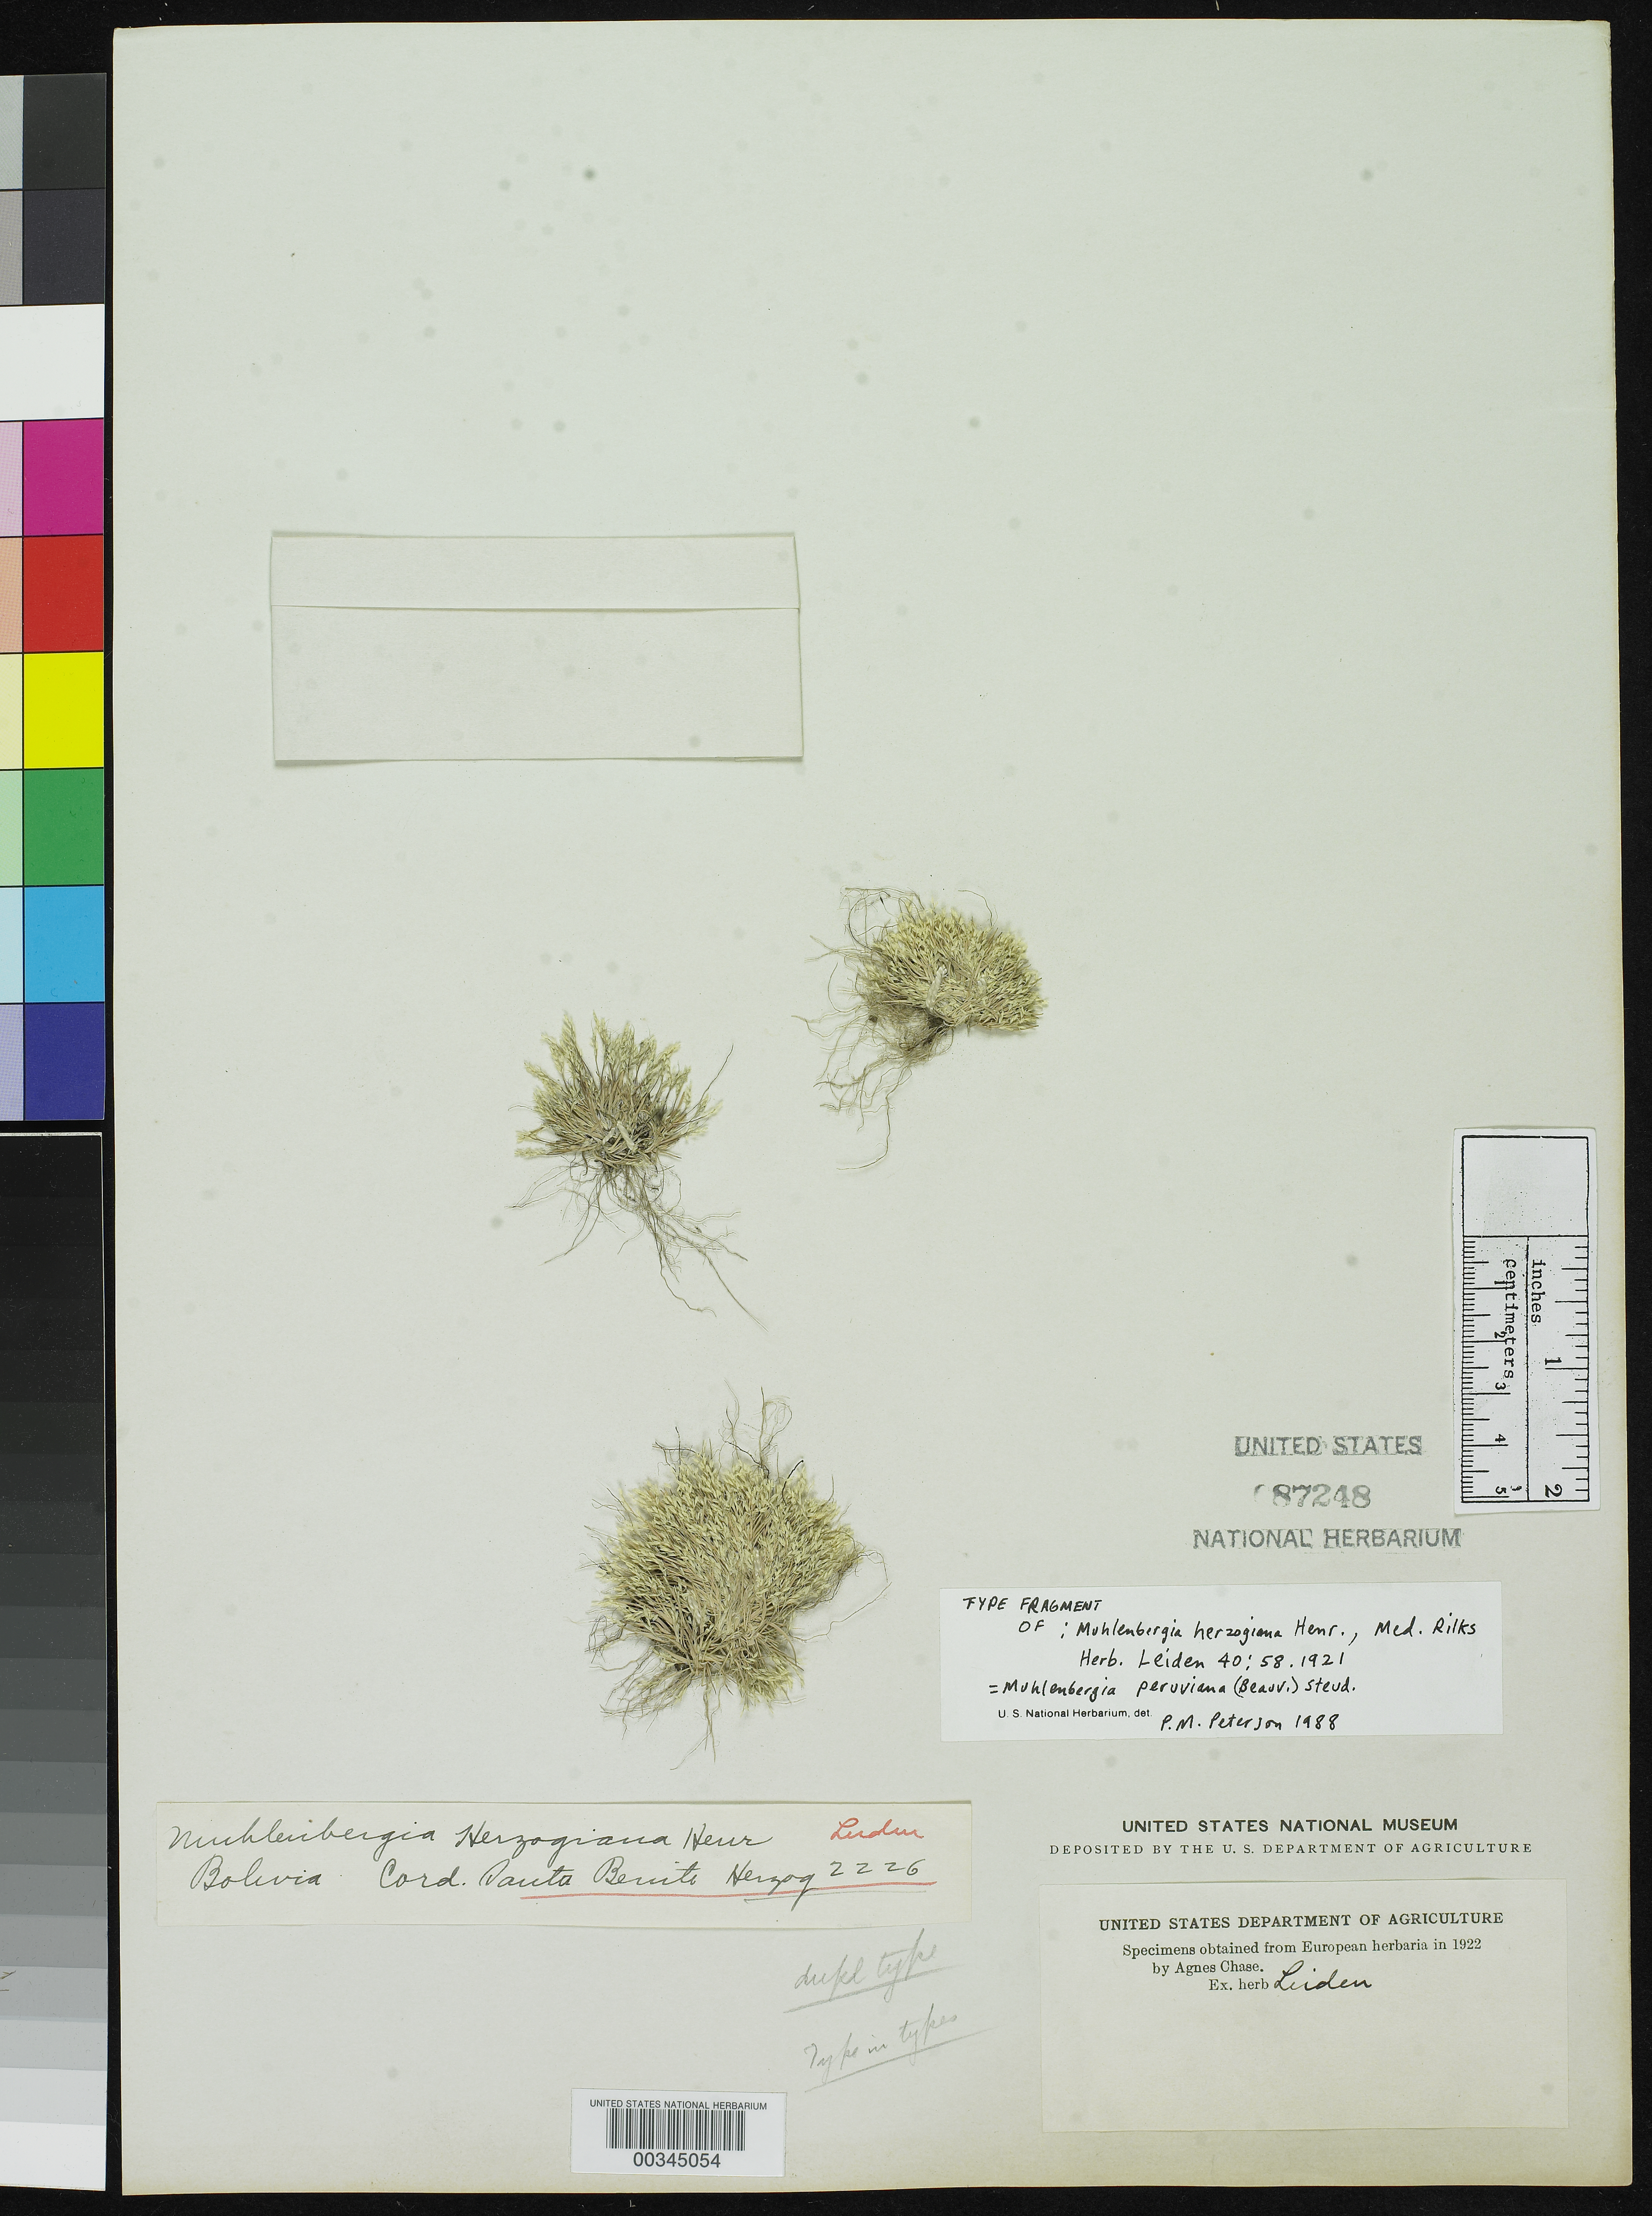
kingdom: Plantae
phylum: Tracheophyta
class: Liliopsida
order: Poales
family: Poaceae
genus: Muhlenbergia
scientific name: Muhlenbergia herzogiana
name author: Henr.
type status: Type Fragment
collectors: T. K. J. Herzog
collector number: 2226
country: Bolivia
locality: Corderillera Santo Benito.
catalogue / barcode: US 87248